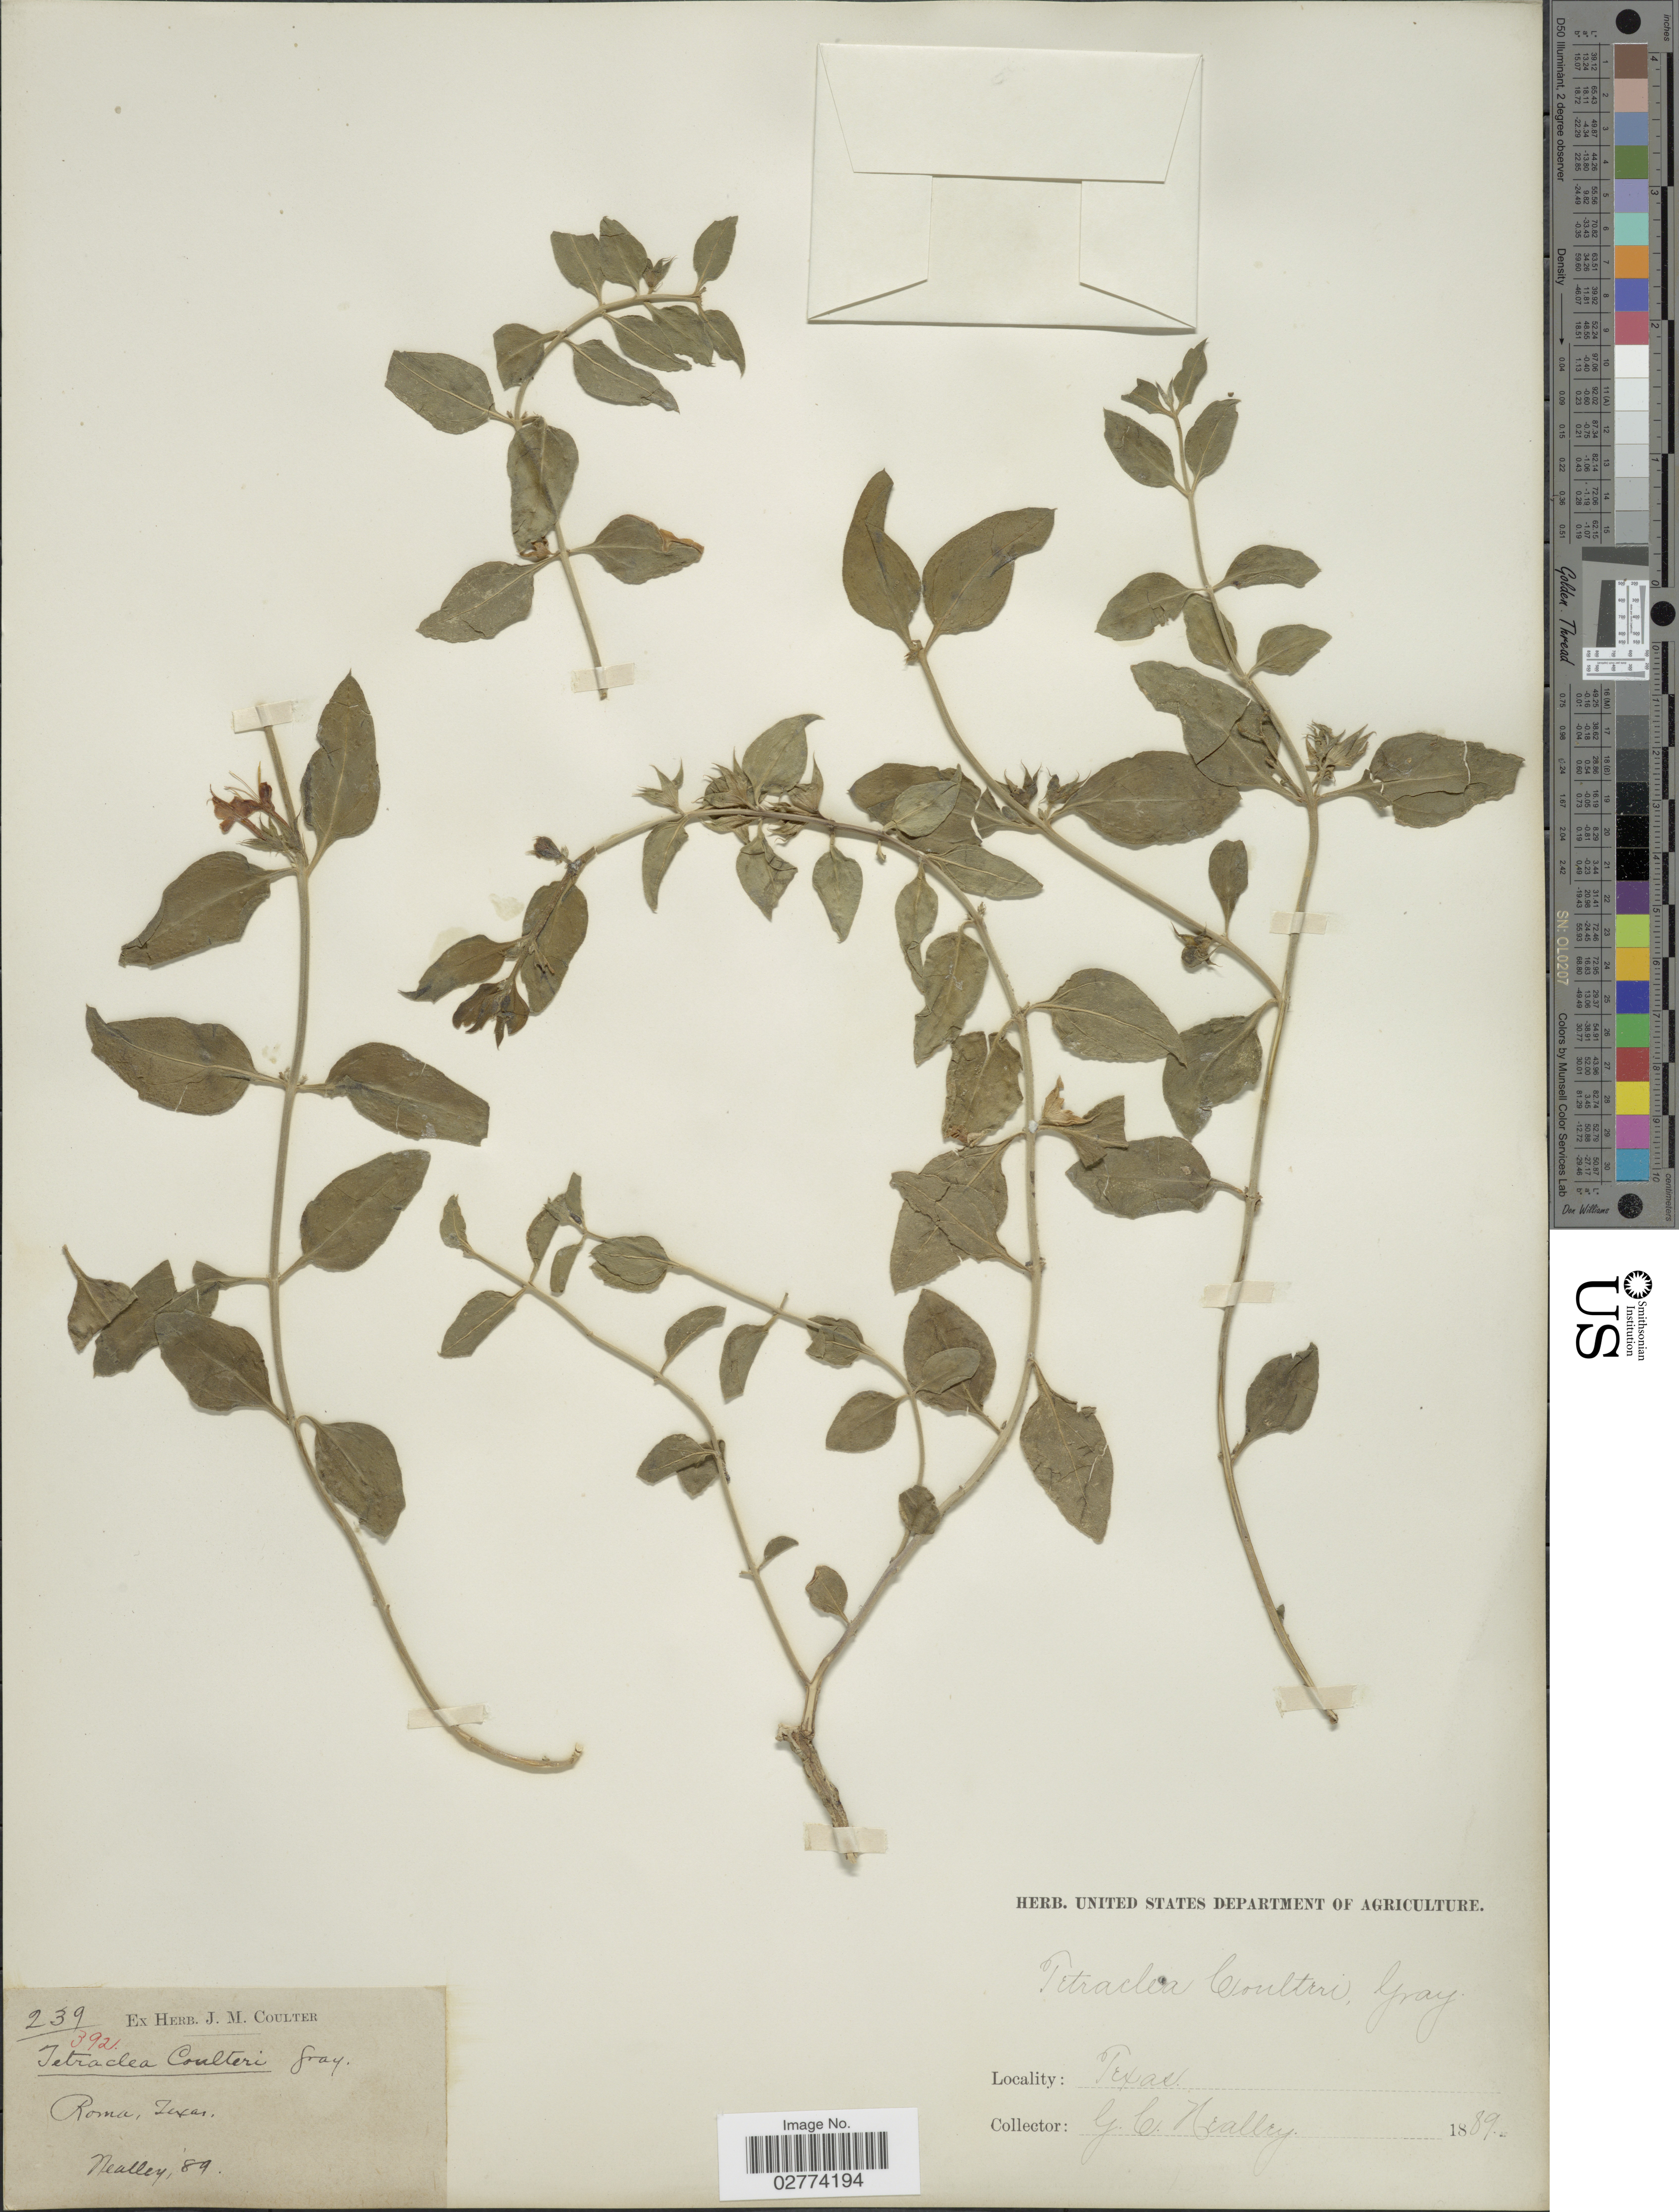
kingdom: Plantae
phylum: Tracheophyta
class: Magnoliopsida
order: Lamiales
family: Lamiaceae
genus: Tetraclea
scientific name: Tetraclea coulteri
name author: A. Gray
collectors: G. C. Nealley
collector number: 239/392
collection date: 1889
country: United States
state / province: Texas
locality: Roma, Nealley